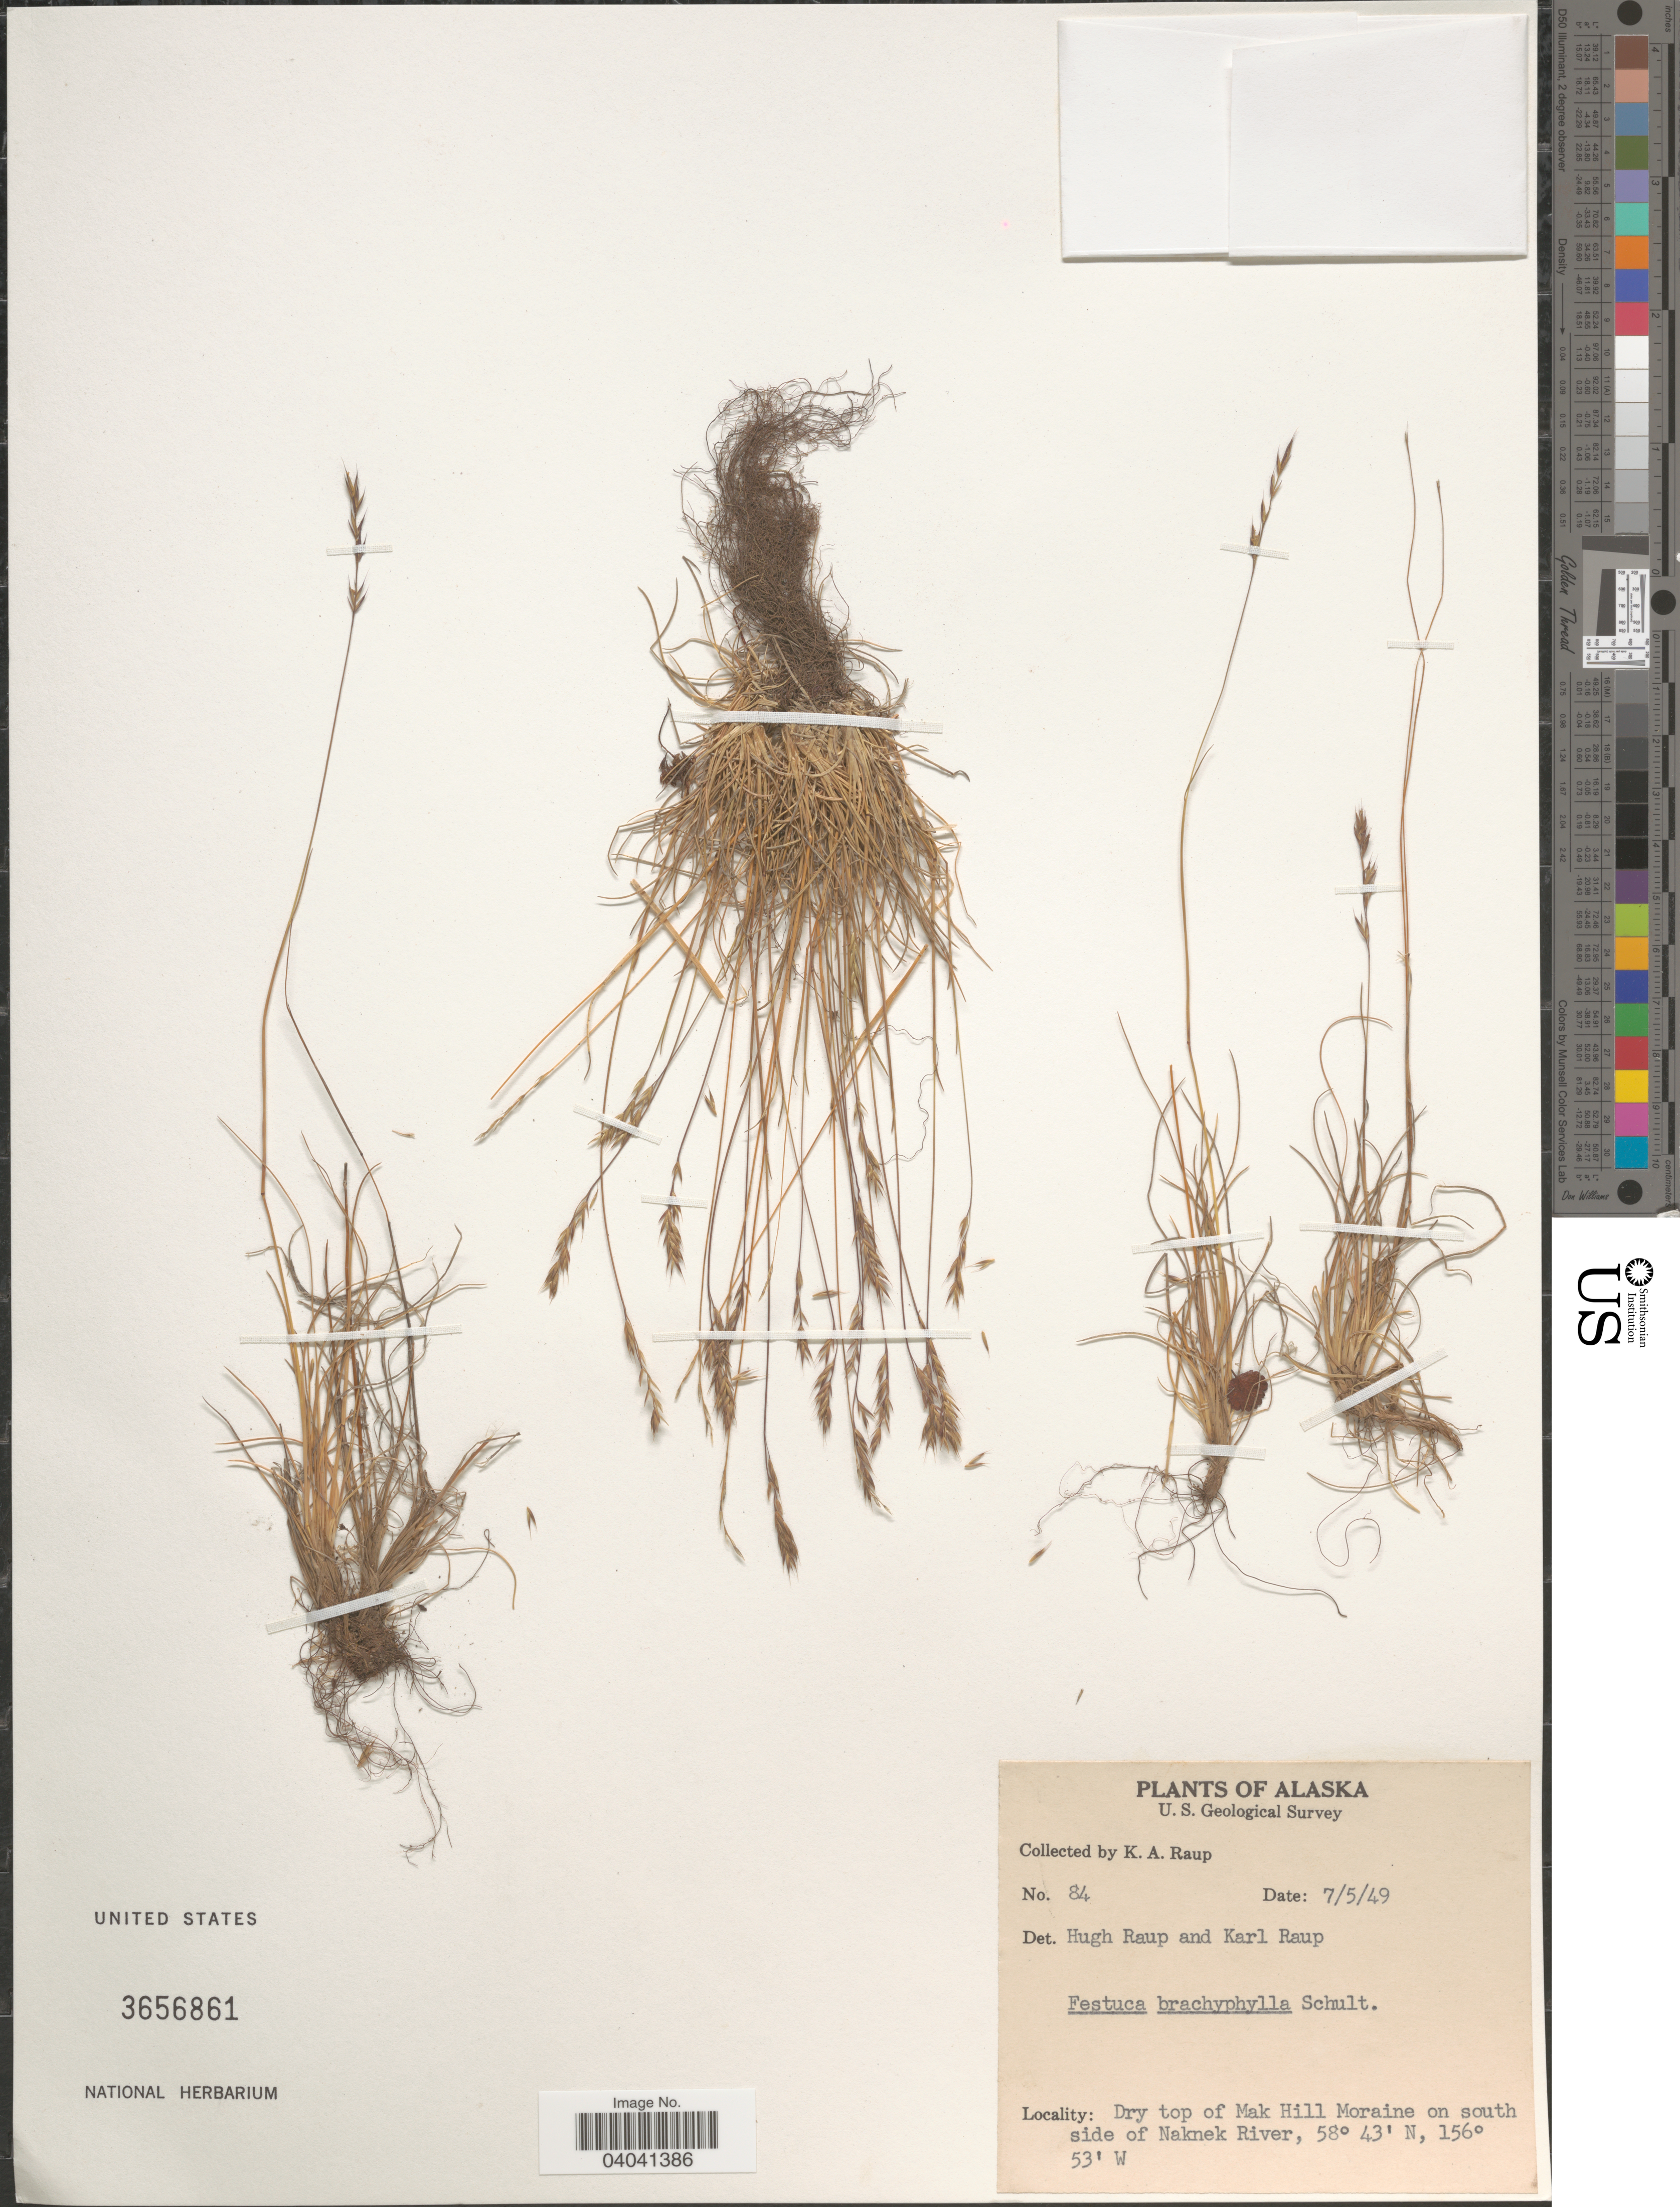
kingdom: Plantae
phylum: Tracheophyta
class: Liliopsida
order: Poales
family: Poaceae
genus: Festuca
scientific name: Festuca brachyphylla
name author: Schult. & Schult. f.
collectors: K. Raup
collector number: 84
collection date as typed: Transcribed d/m/y: 7/5/49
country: United States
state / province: Alaska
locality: Dry top of Mak Hill Moraine on south side of Naknek River.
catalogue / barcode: US 3656861